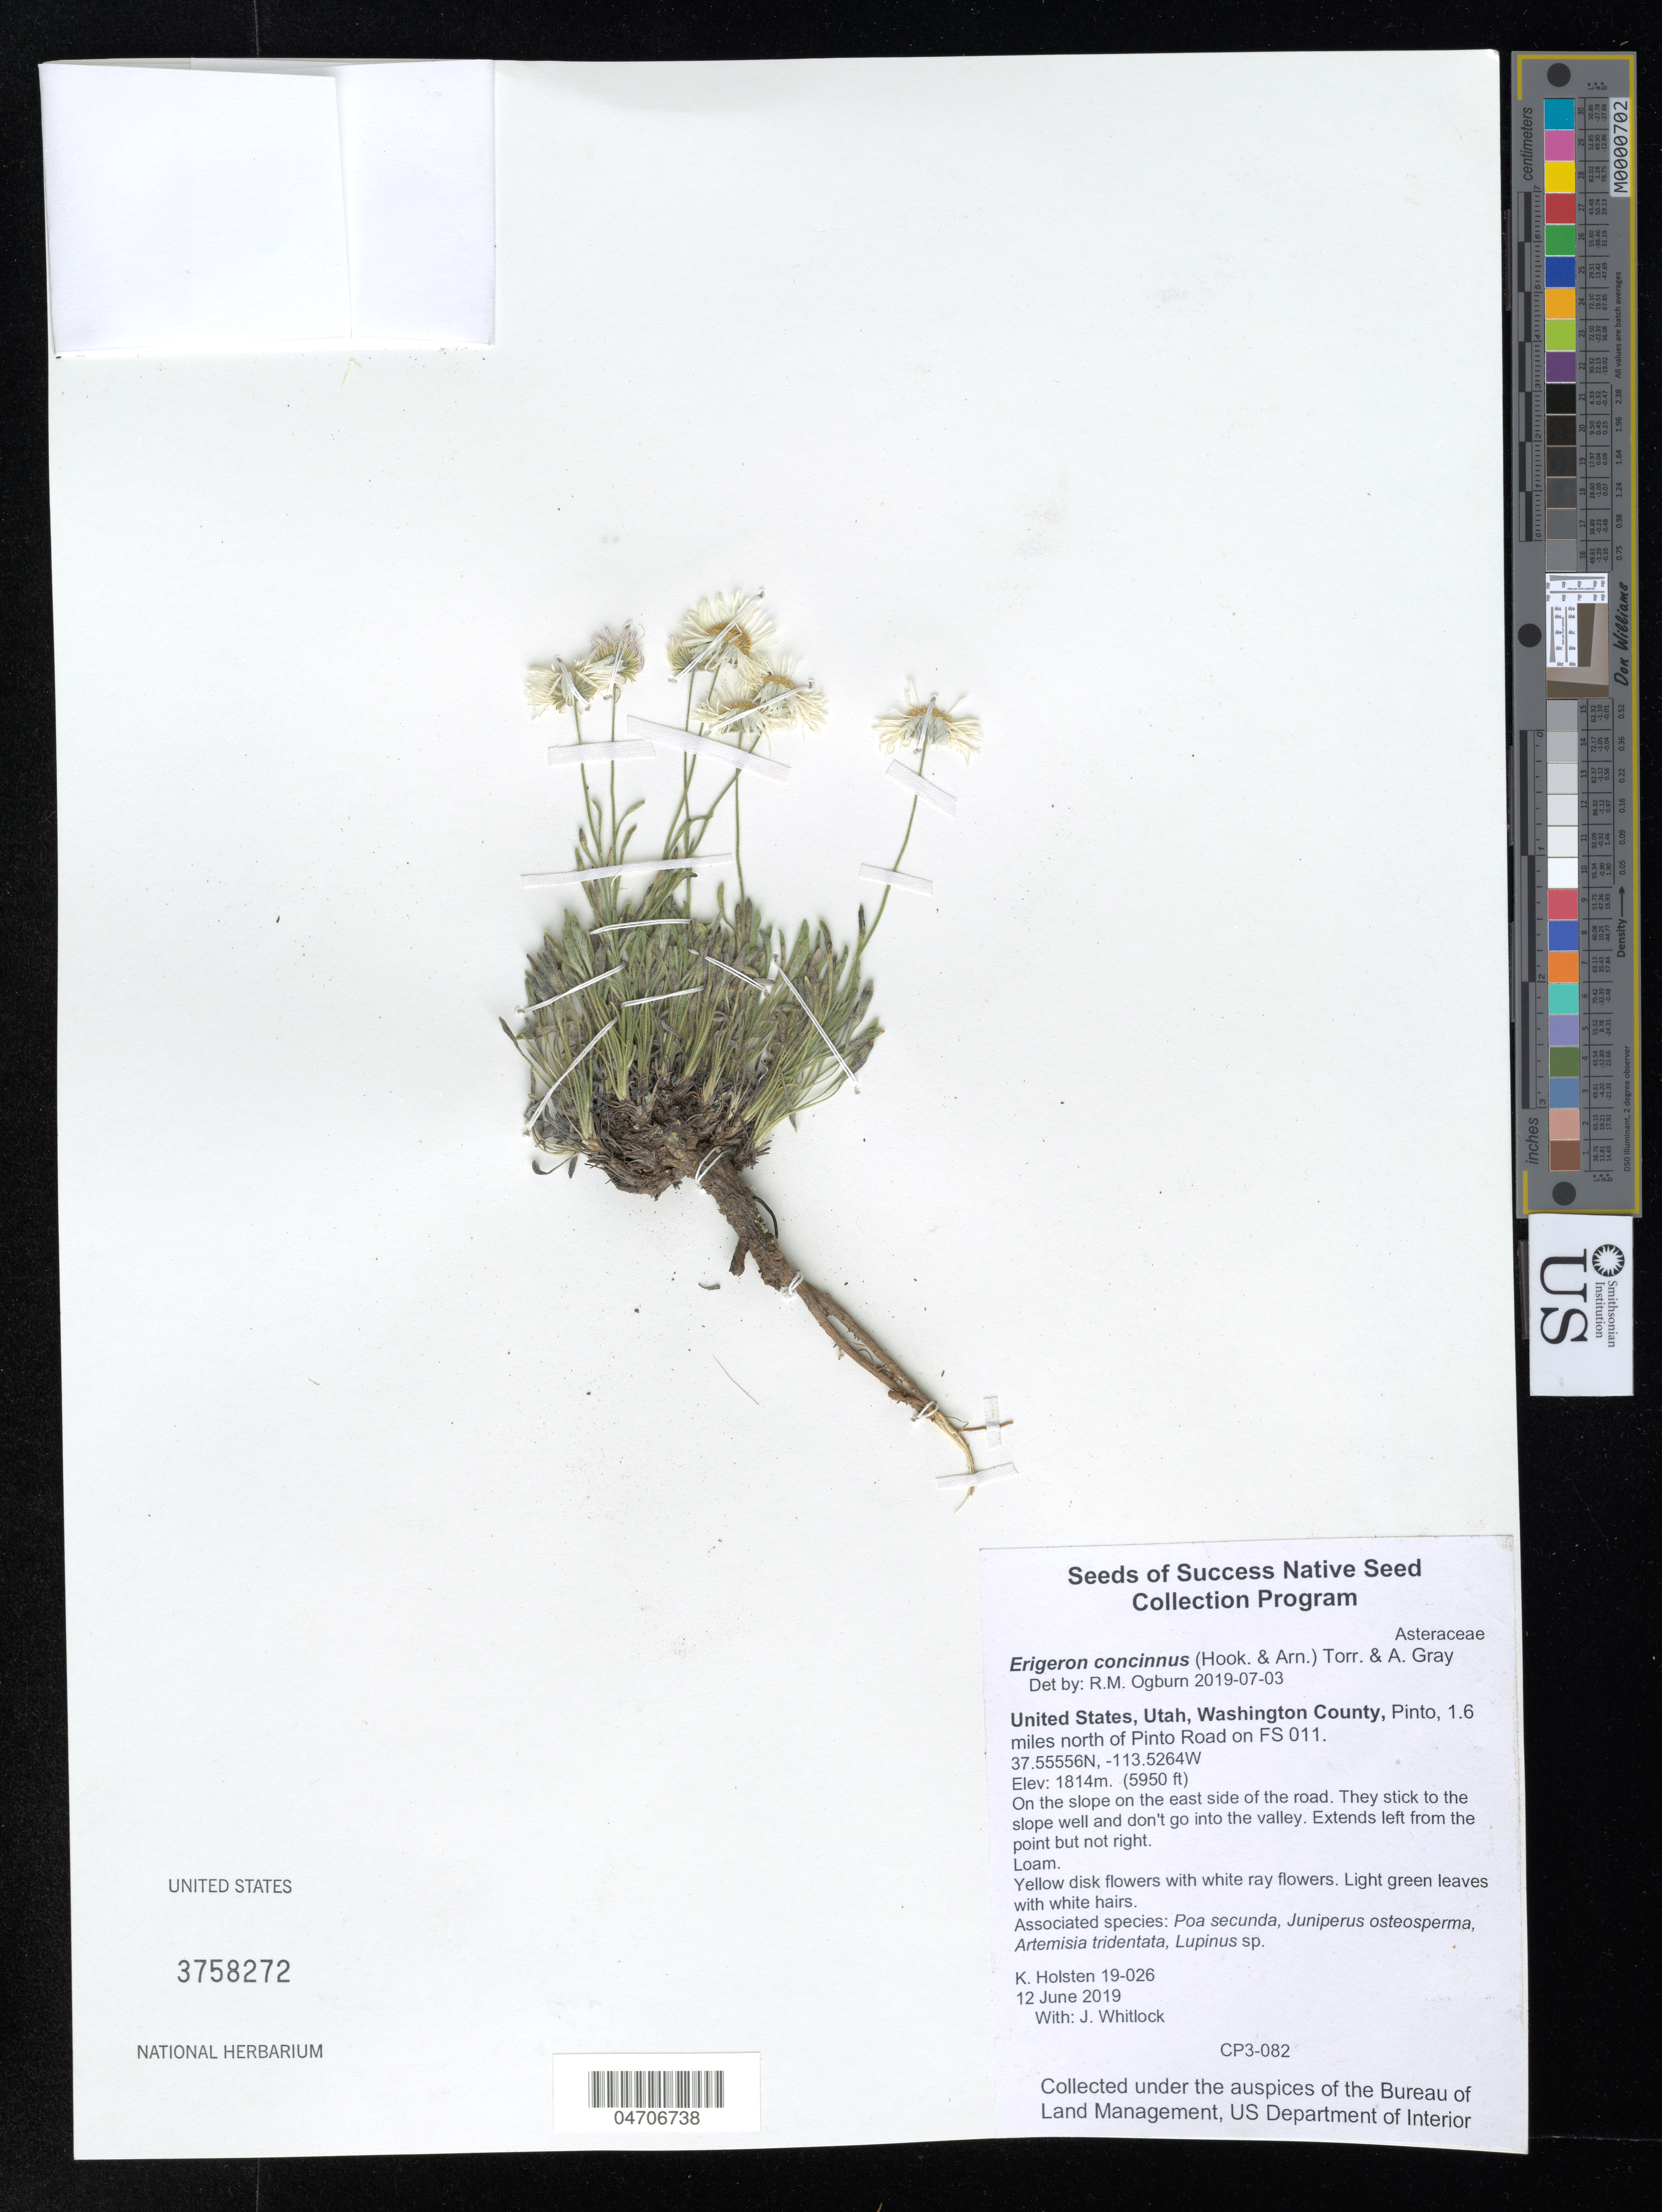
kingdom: Plantae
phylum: Tracheophyta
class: Magnoliopsida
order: Asterales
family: Asteraceae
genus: Erigeron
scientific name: Erigeron concinnus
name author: (Hook. & Arn.) Torr. & A. Gray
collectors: B. Ponman & A. Quintanar Castillo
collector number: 19-026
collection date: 2019-06-12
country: United States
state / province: Utah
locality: Washington County, Pinto, 1.6 miles north of Pinto Road on FS 011. On the slope on the east side of the road.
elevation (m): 1814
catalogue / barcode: US 3758272